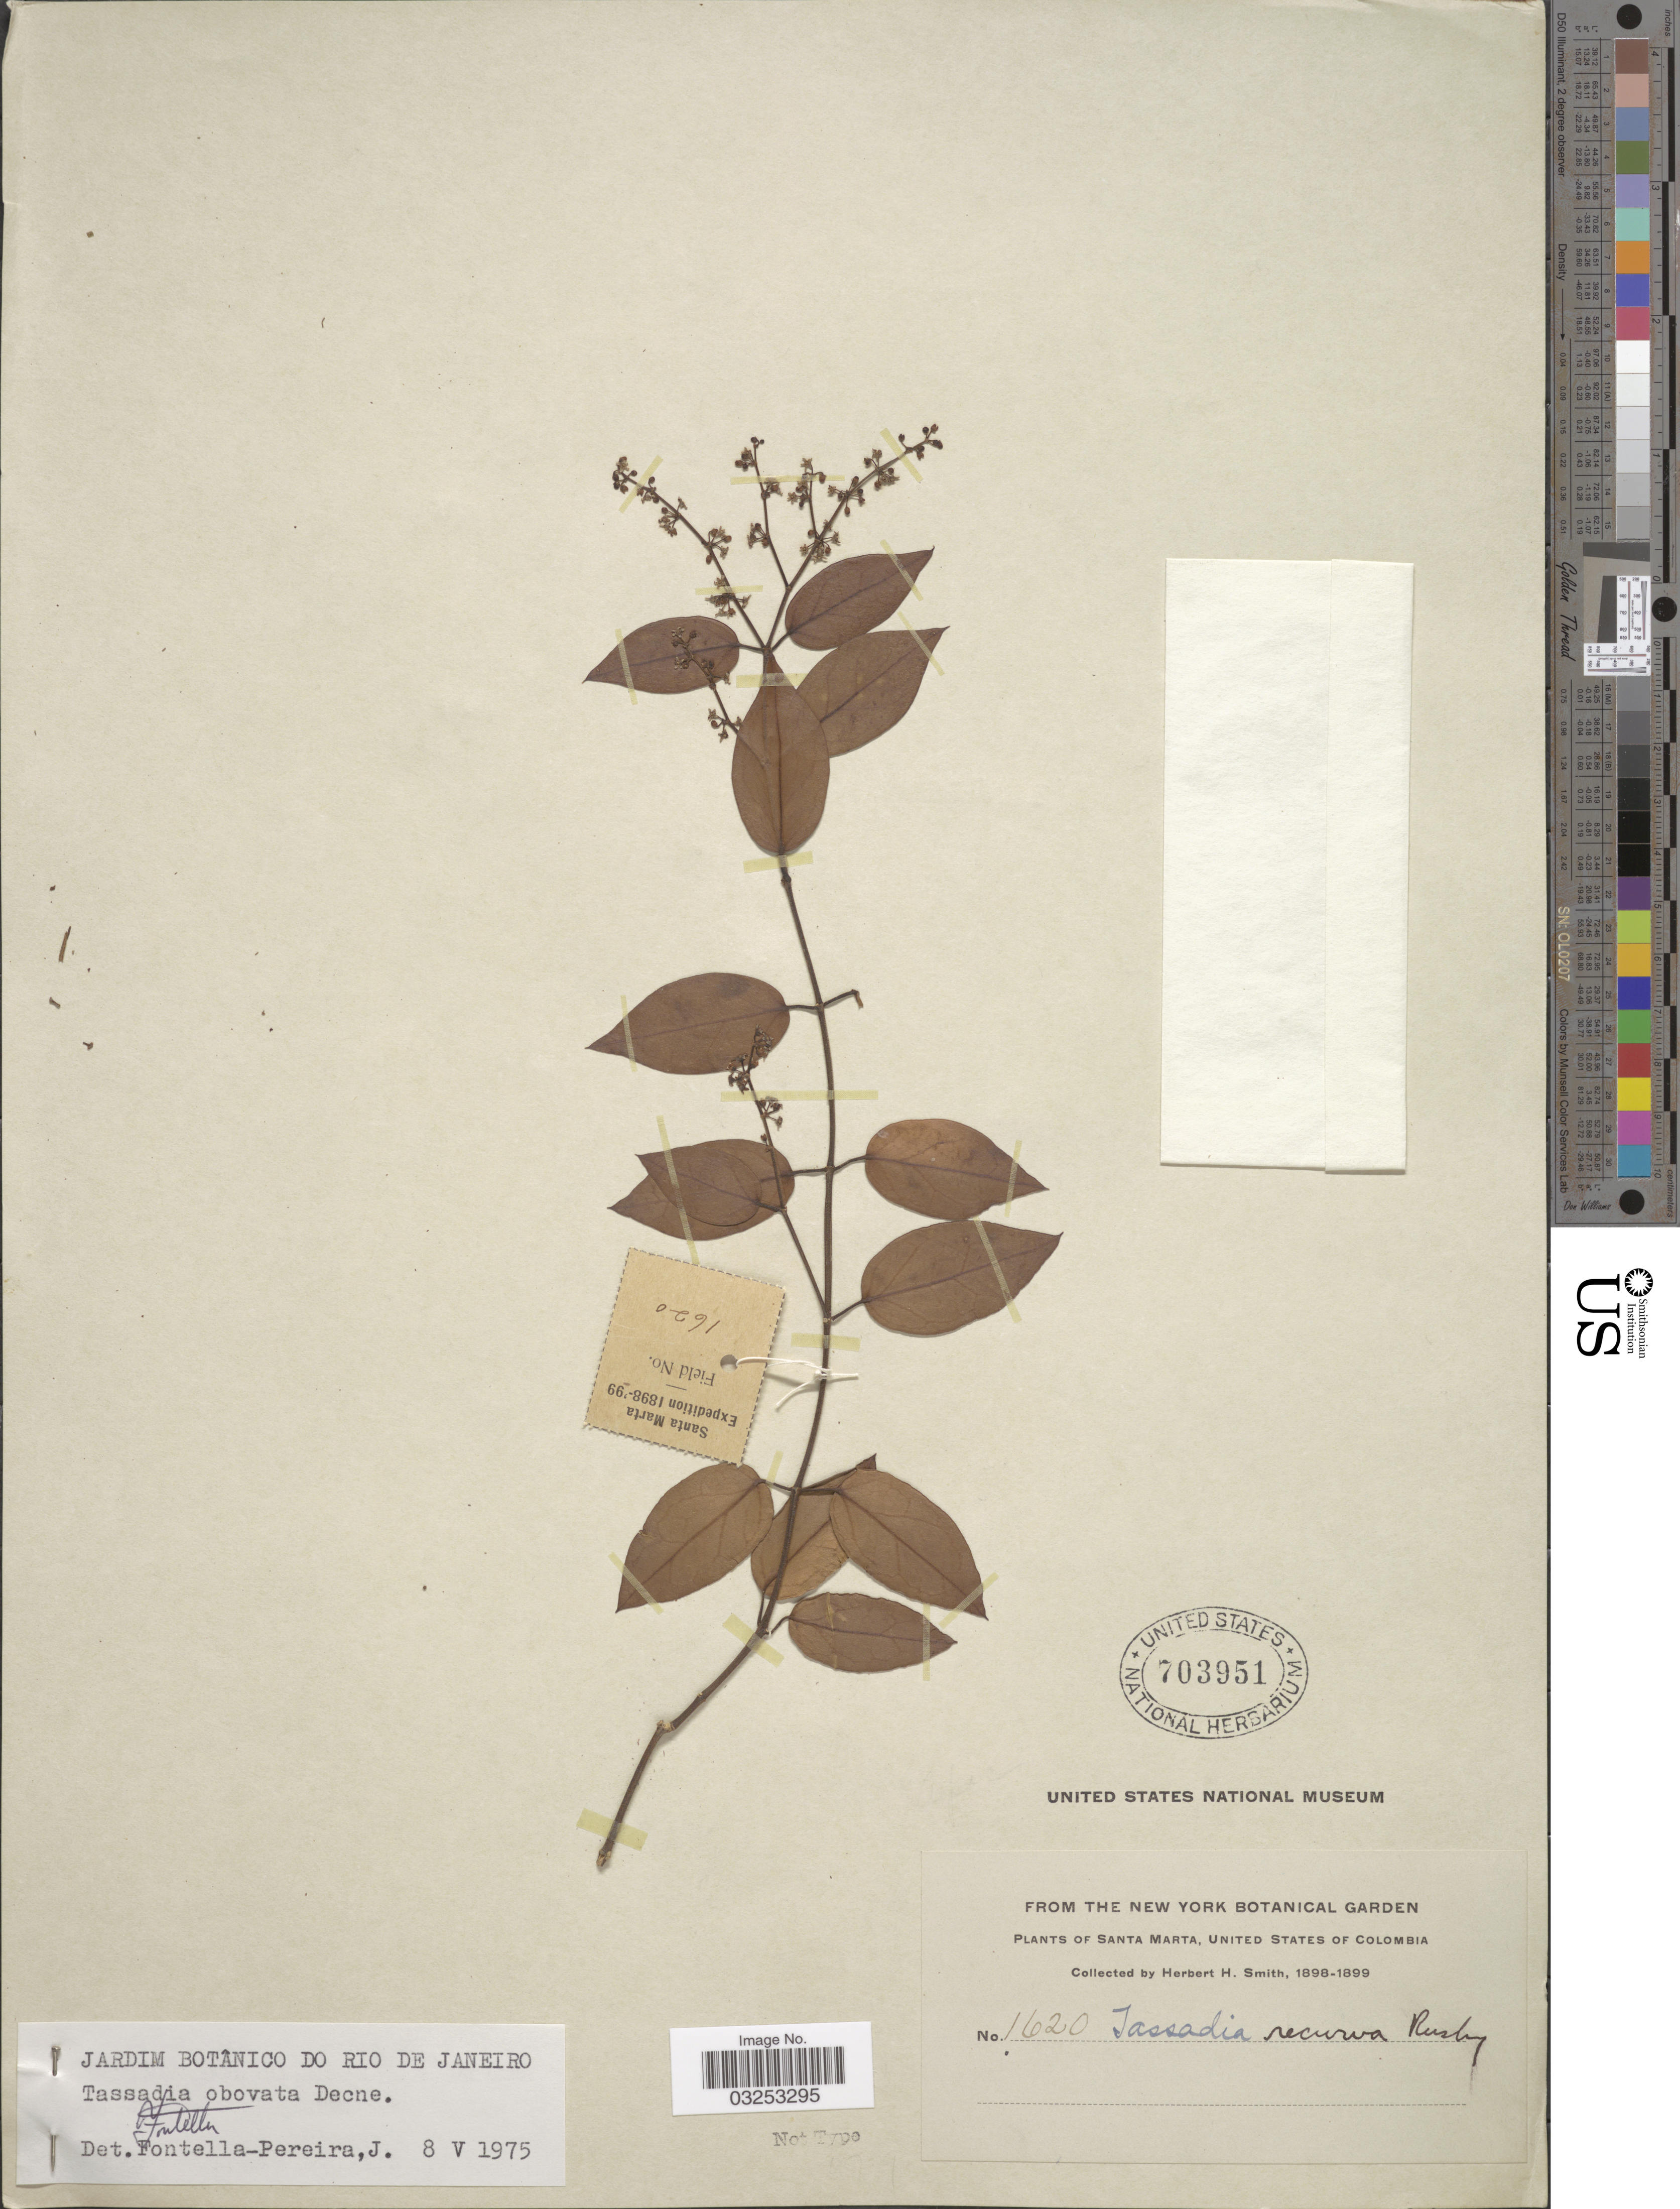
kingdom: Plantae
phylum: Tracheophyta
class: Magnoliopsida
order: Gentianales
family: Apocynaceae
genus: Tassadia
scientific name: Tassadia obovata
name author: Decne.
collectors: Herbert H. Smith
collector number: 1620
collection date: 1898/1899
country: Colombia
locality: Santa Marta.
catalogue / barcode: US 703951